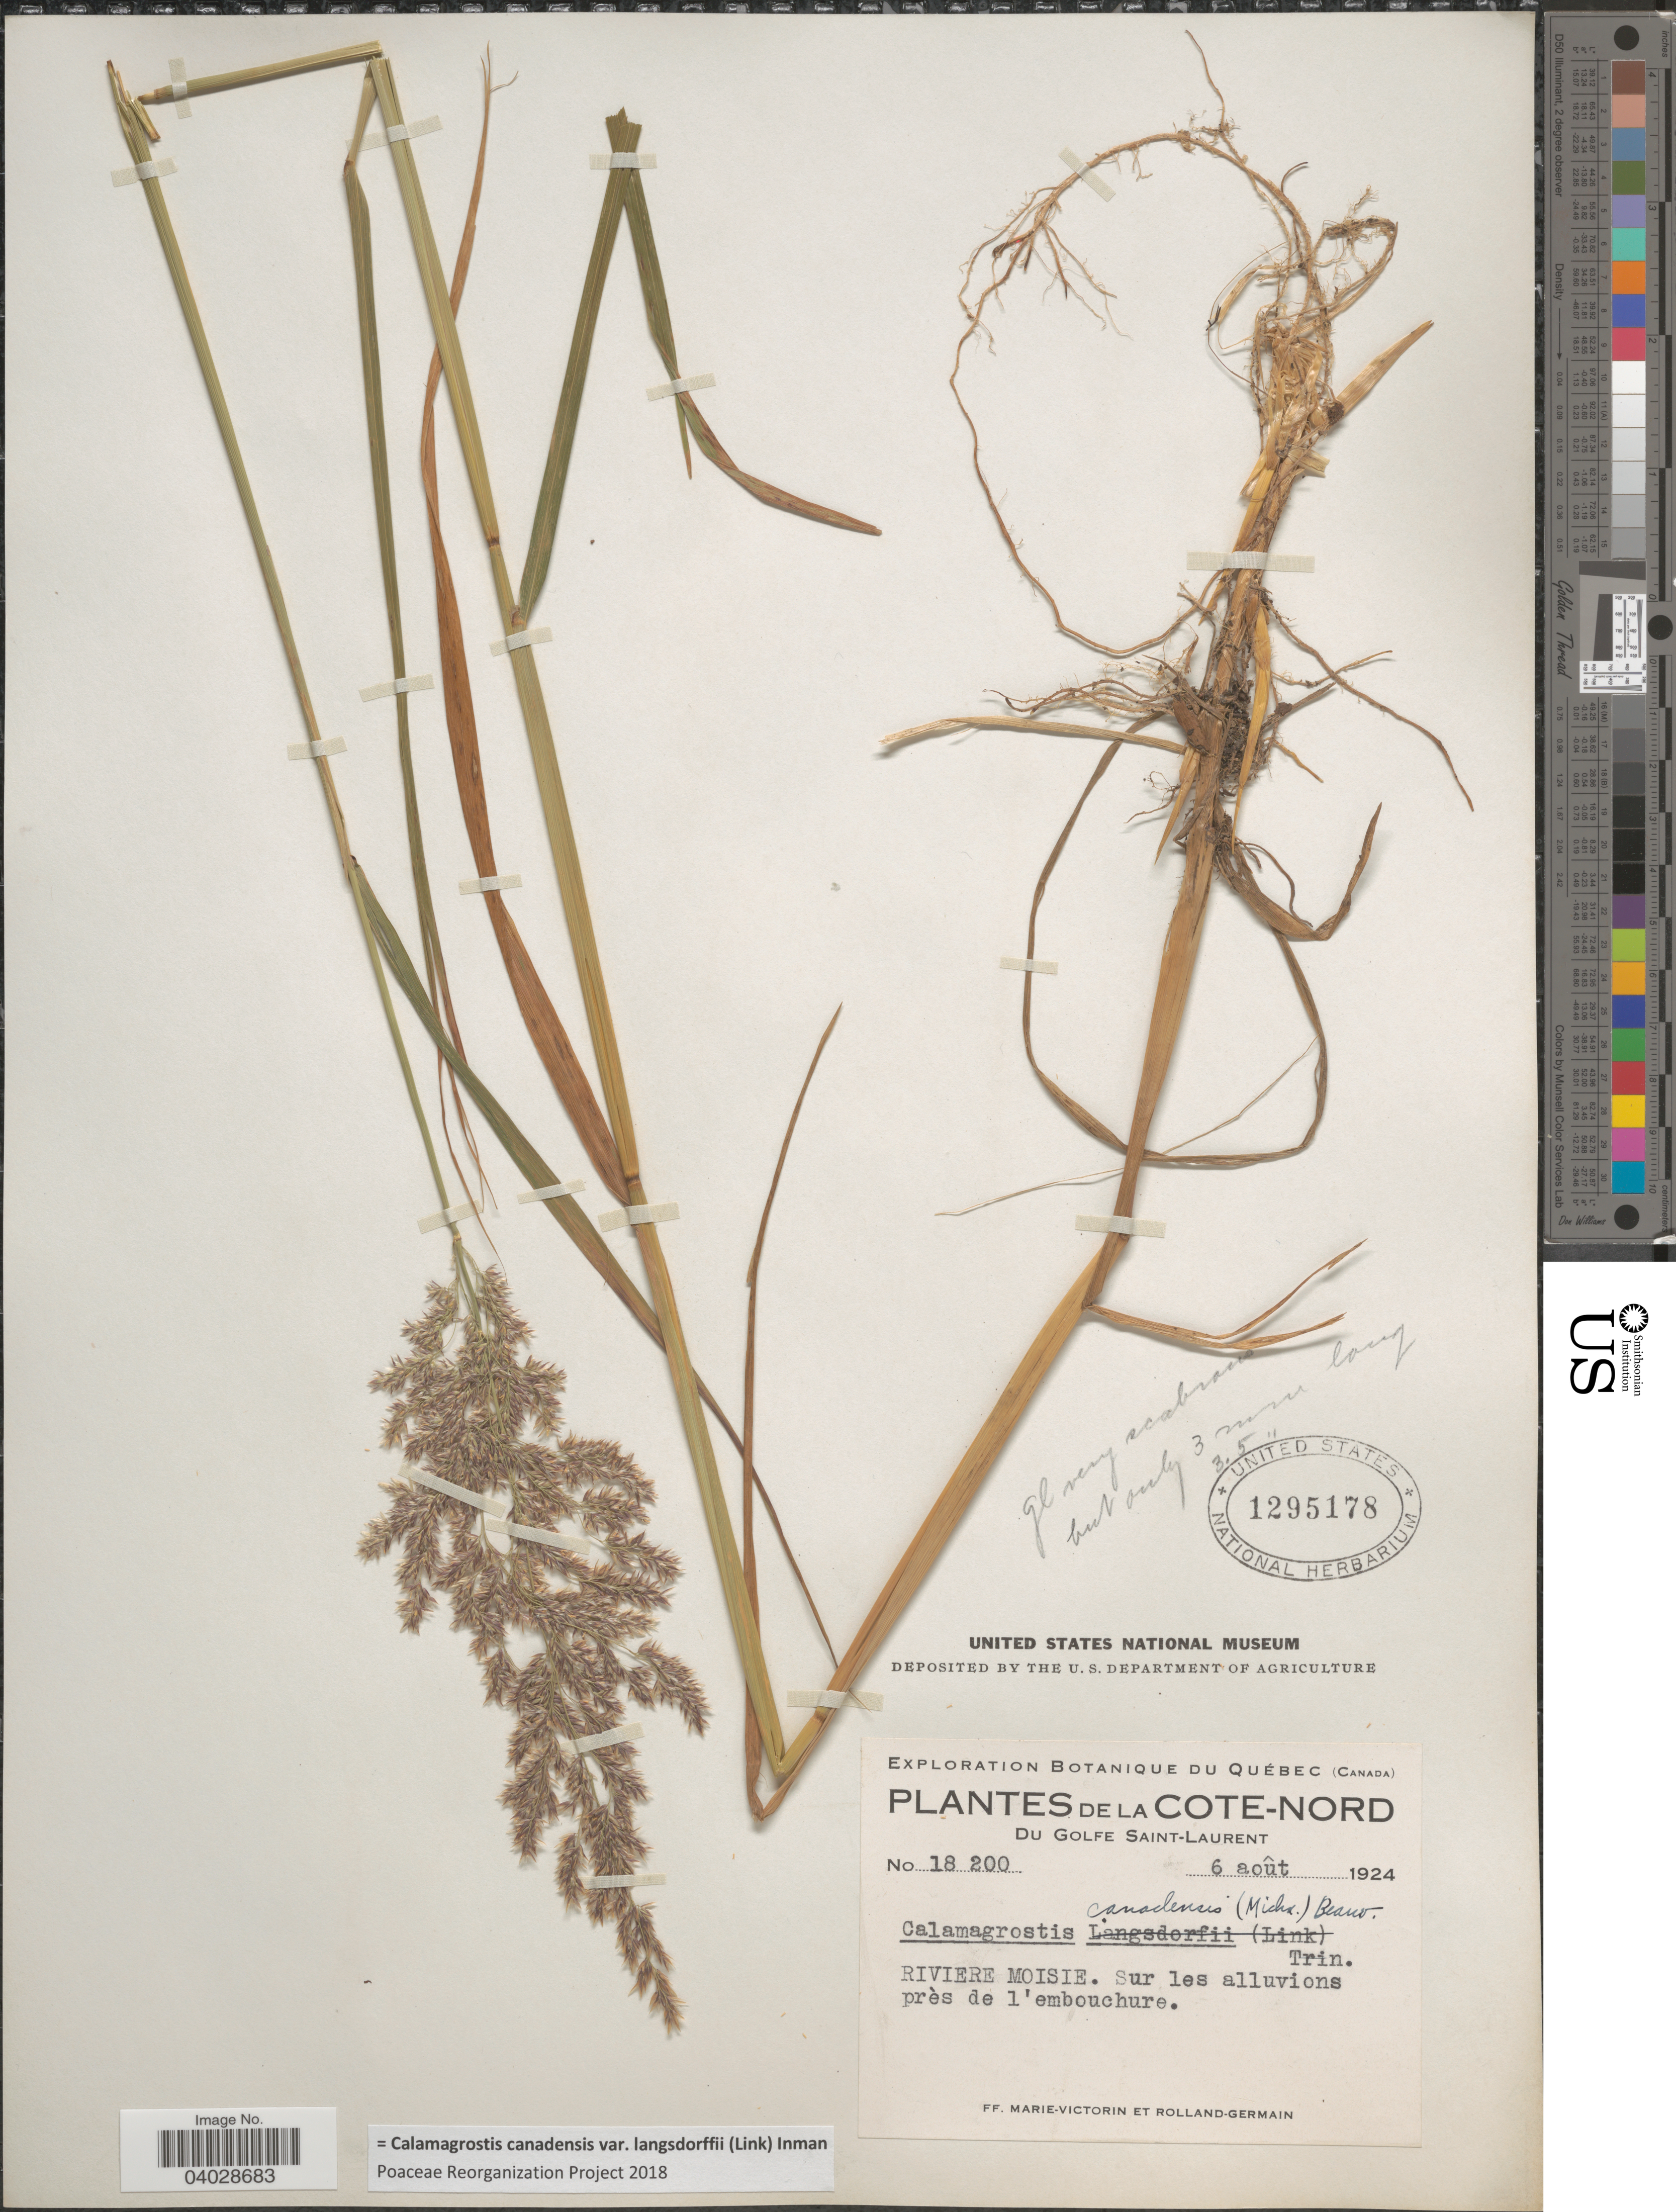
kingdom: Plantae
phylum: Tracheophyta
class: Liliopsida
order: Poales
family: Poaceae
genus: Calamagrostis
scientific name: Calamagrostis canadensis var. langsdorffii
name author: (Link) Inman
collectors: F. Marie-Victorin & Rolland-Germain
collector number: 18200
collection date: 1924-08-06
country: Canada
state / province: Quebec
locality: De la Cote-Nord. Du Golfe Saint-Laurent. Riviere Moisie. Sur les alluvions près de l' embouchure.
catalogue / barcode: US 1295178